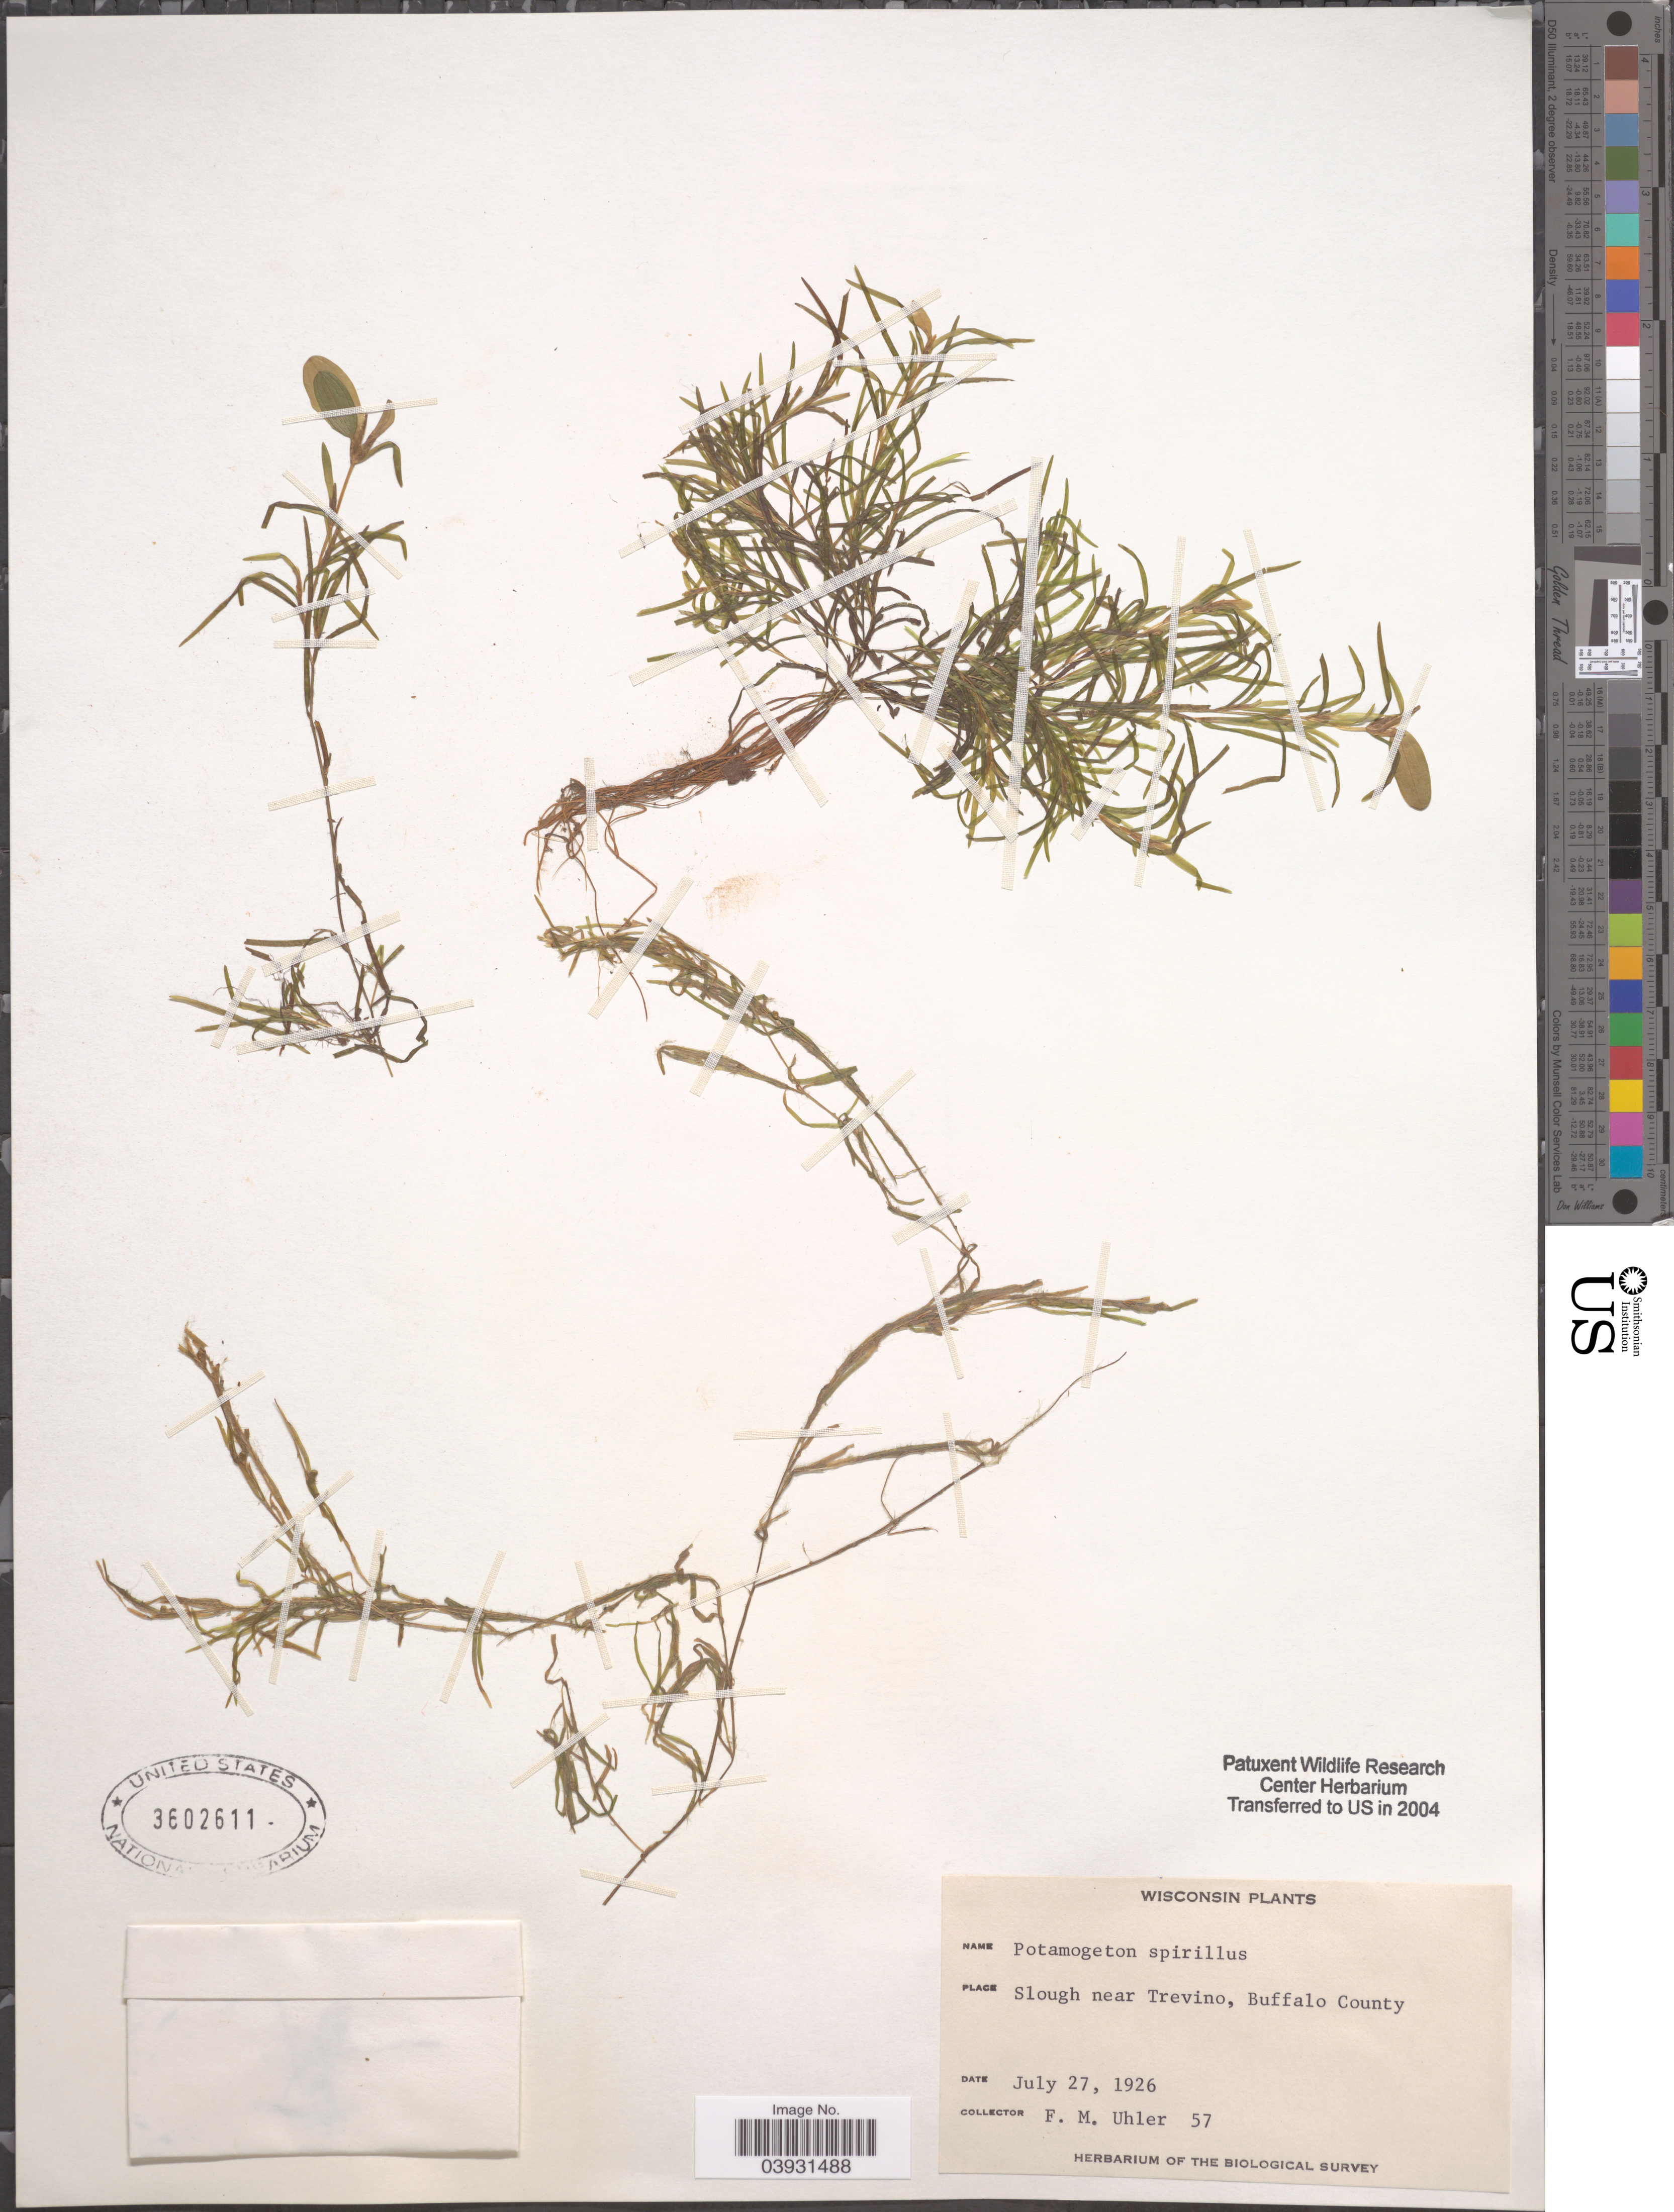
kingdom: Plantae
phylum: Tracheophyta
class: Liliopsida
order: Alismatales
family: Potamogetonaceae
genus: Potamogeton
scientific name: Potamogeton spirillus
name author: Tuck.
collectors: F. M. Uhler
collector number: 57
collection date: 1926-07-27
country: United States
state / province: Wisconsin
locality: Slough near Trevino, Buffalo County.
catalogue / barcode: US 3602611